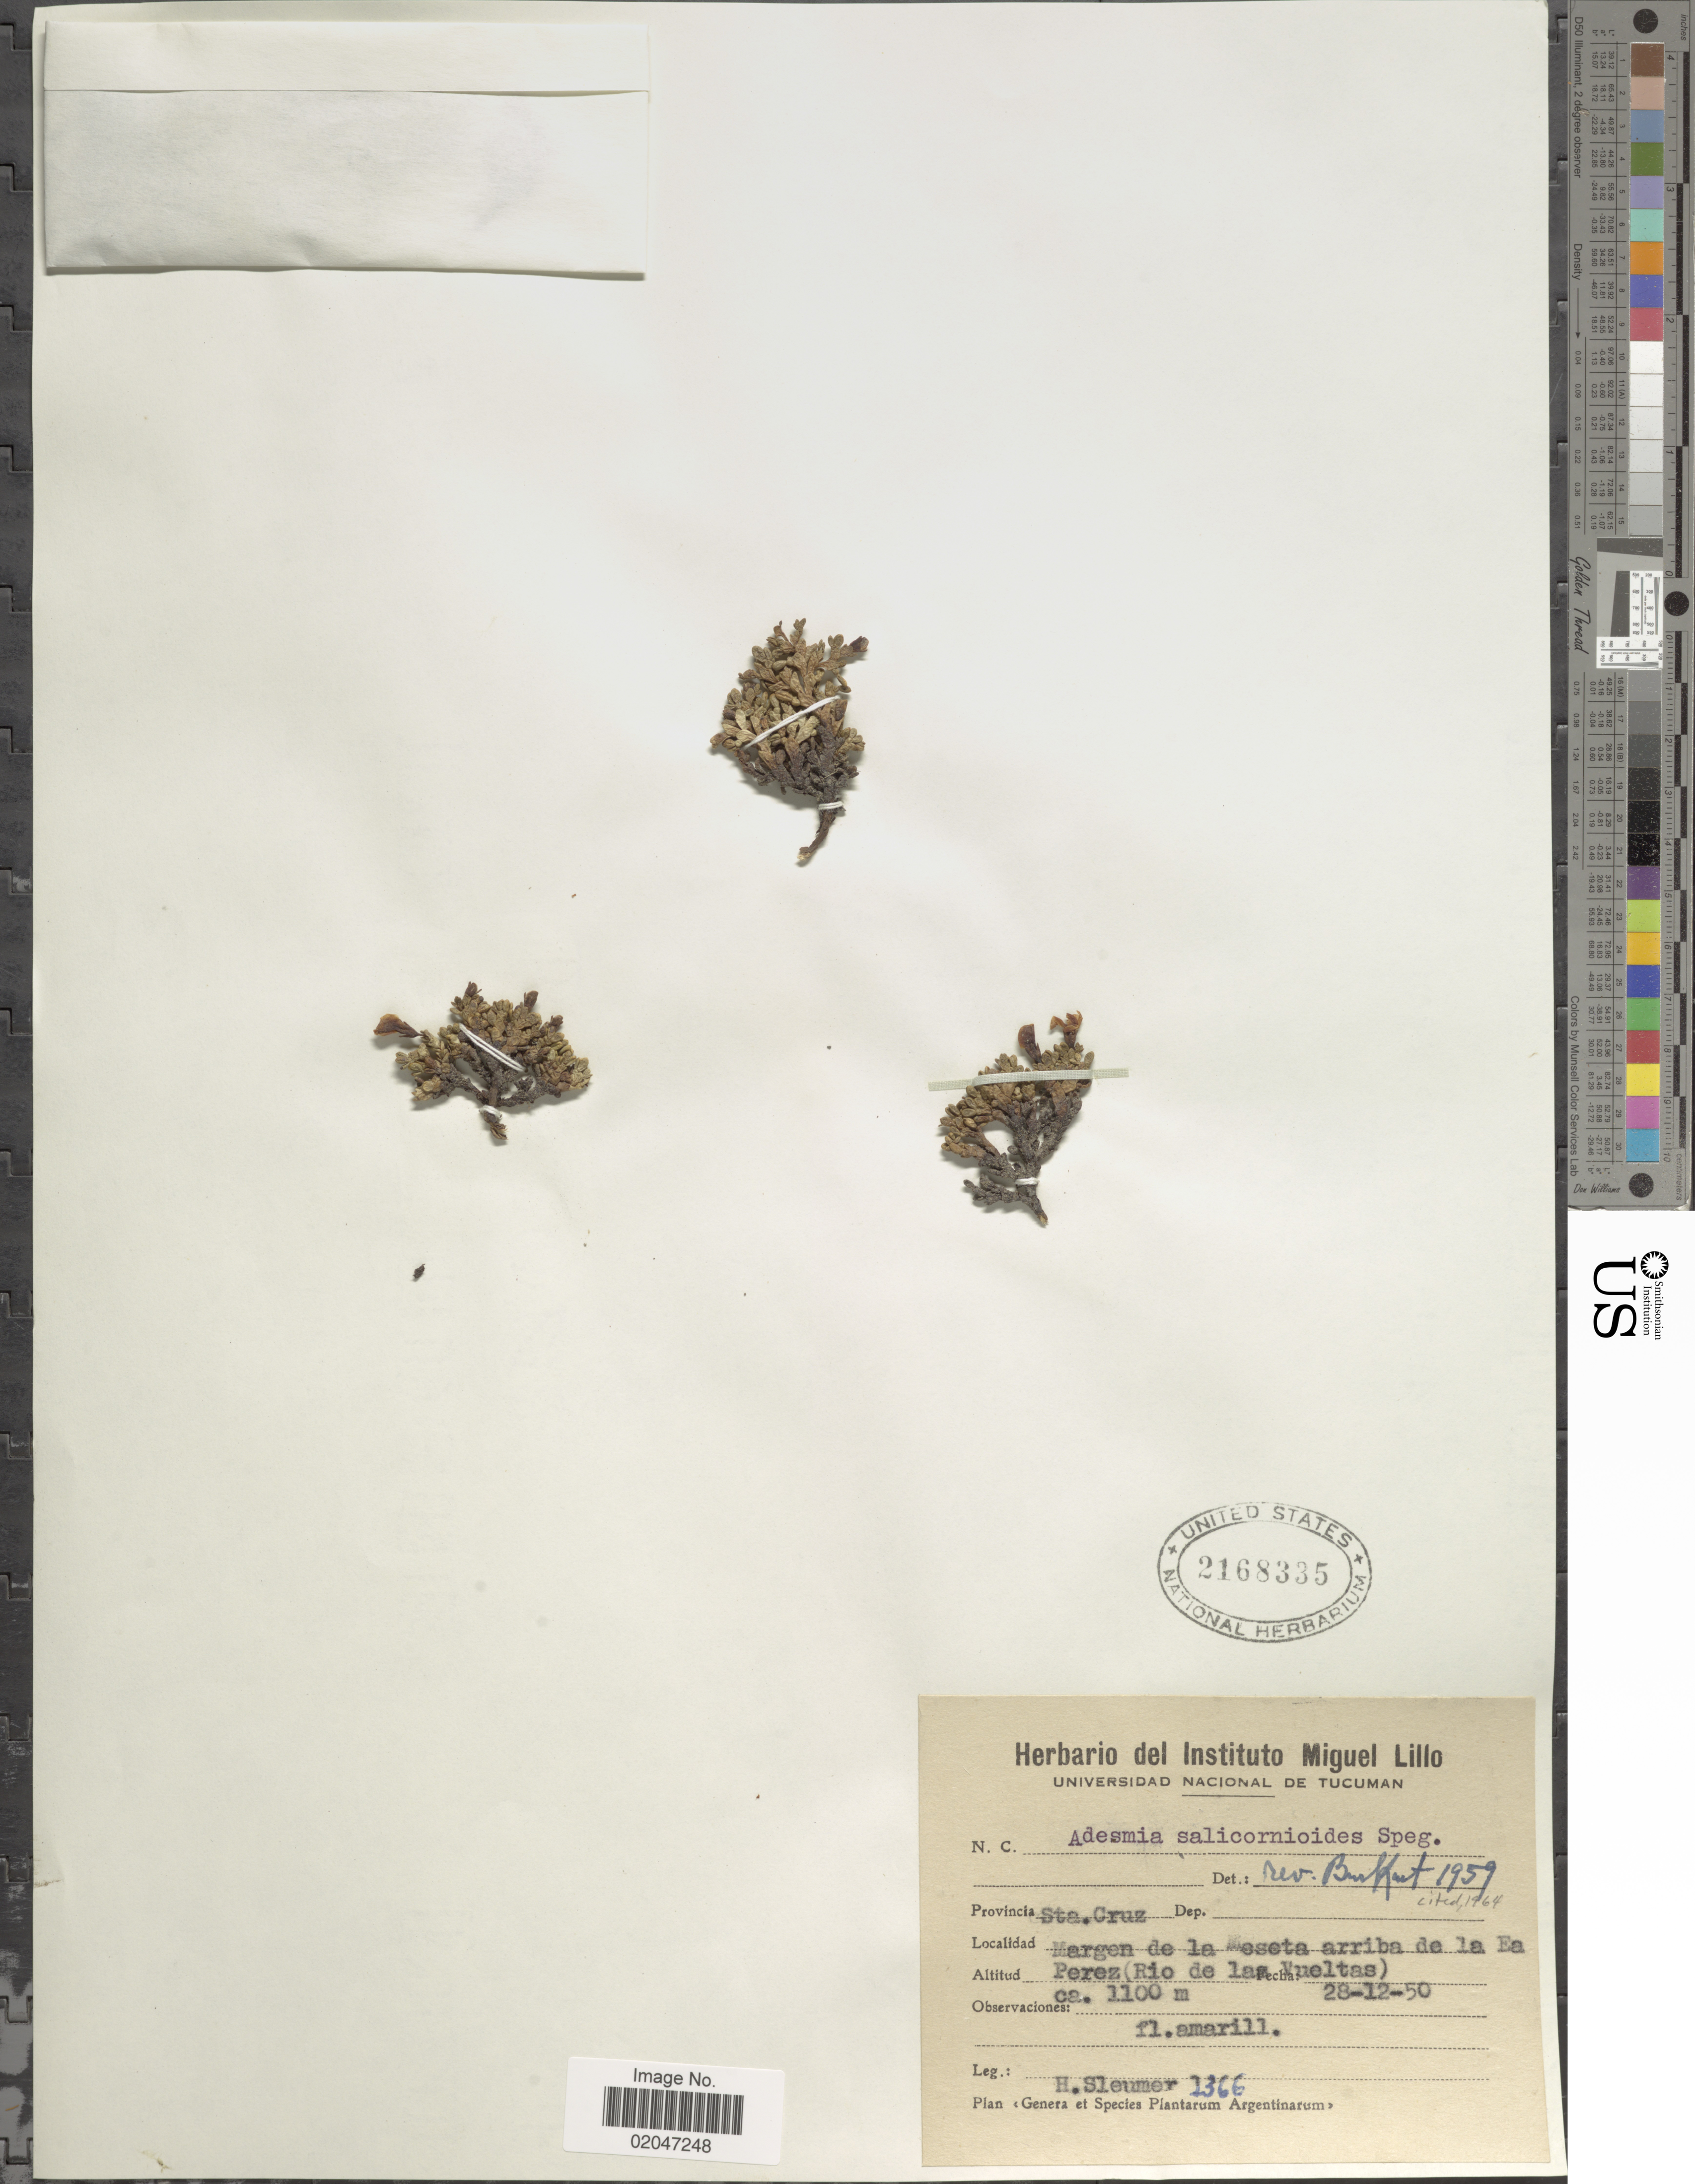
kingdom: Plantae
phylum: Tracheophyta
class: Magnoliopsida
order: Fabales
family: Fabaceae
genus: Adesmia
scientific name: Adesmia salicornioides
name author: Speg.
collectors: H. O. Sleumer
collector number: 1366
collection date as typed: Transcribed d/m/y: 28/12/50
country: Argentina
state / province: Santa Cruz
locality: Margen de la Meseta arriba de la Ea Perez (Rio de las Vueltas)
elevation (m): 1100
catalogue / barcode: US 2168335